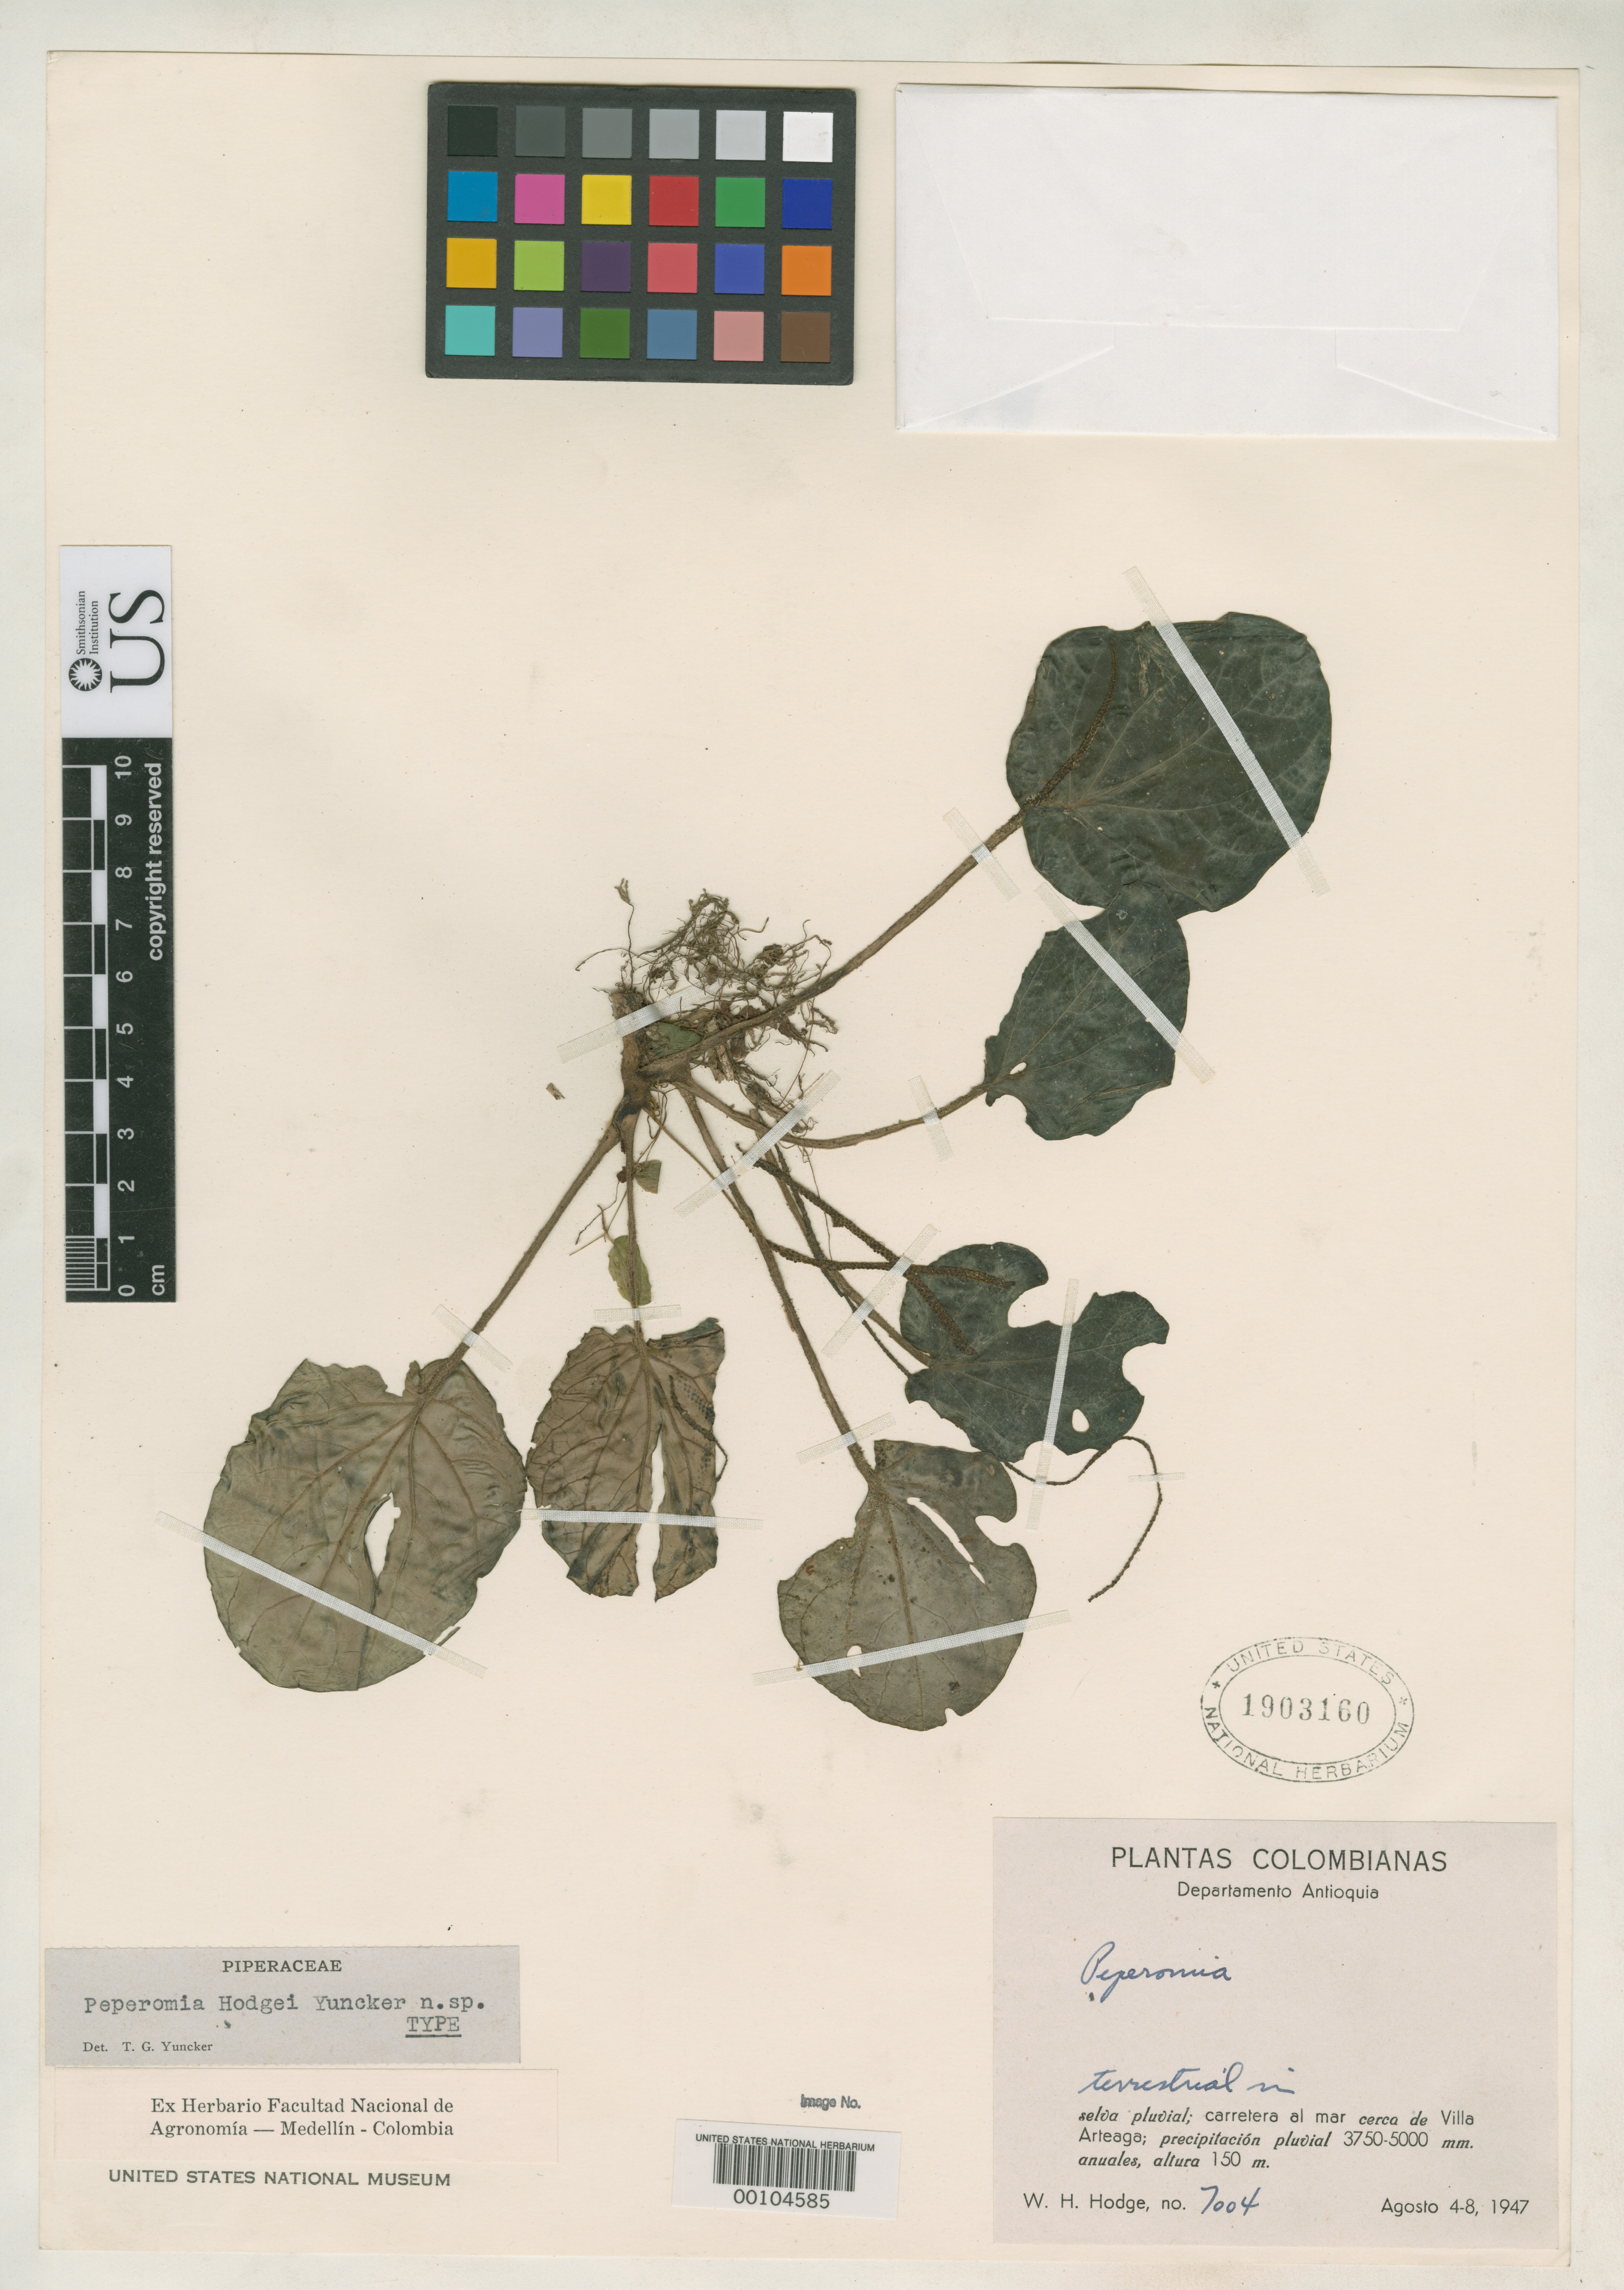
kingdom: Plantae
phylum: Tracheophyta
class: Magnoliopsida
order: Piperales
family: Piperaceae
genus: Peperomia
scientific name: Peperomia hodgei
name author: Yunck.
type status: Holotype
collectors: W. Hodge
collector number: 7004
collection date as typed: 04 Aug 1947 to 08 Aug 1947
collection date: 1947-08-04/1947-08-08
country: Colombia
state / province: Antioquia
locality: Near Villa Arteaga.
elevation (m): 150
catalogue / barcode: US 1903160